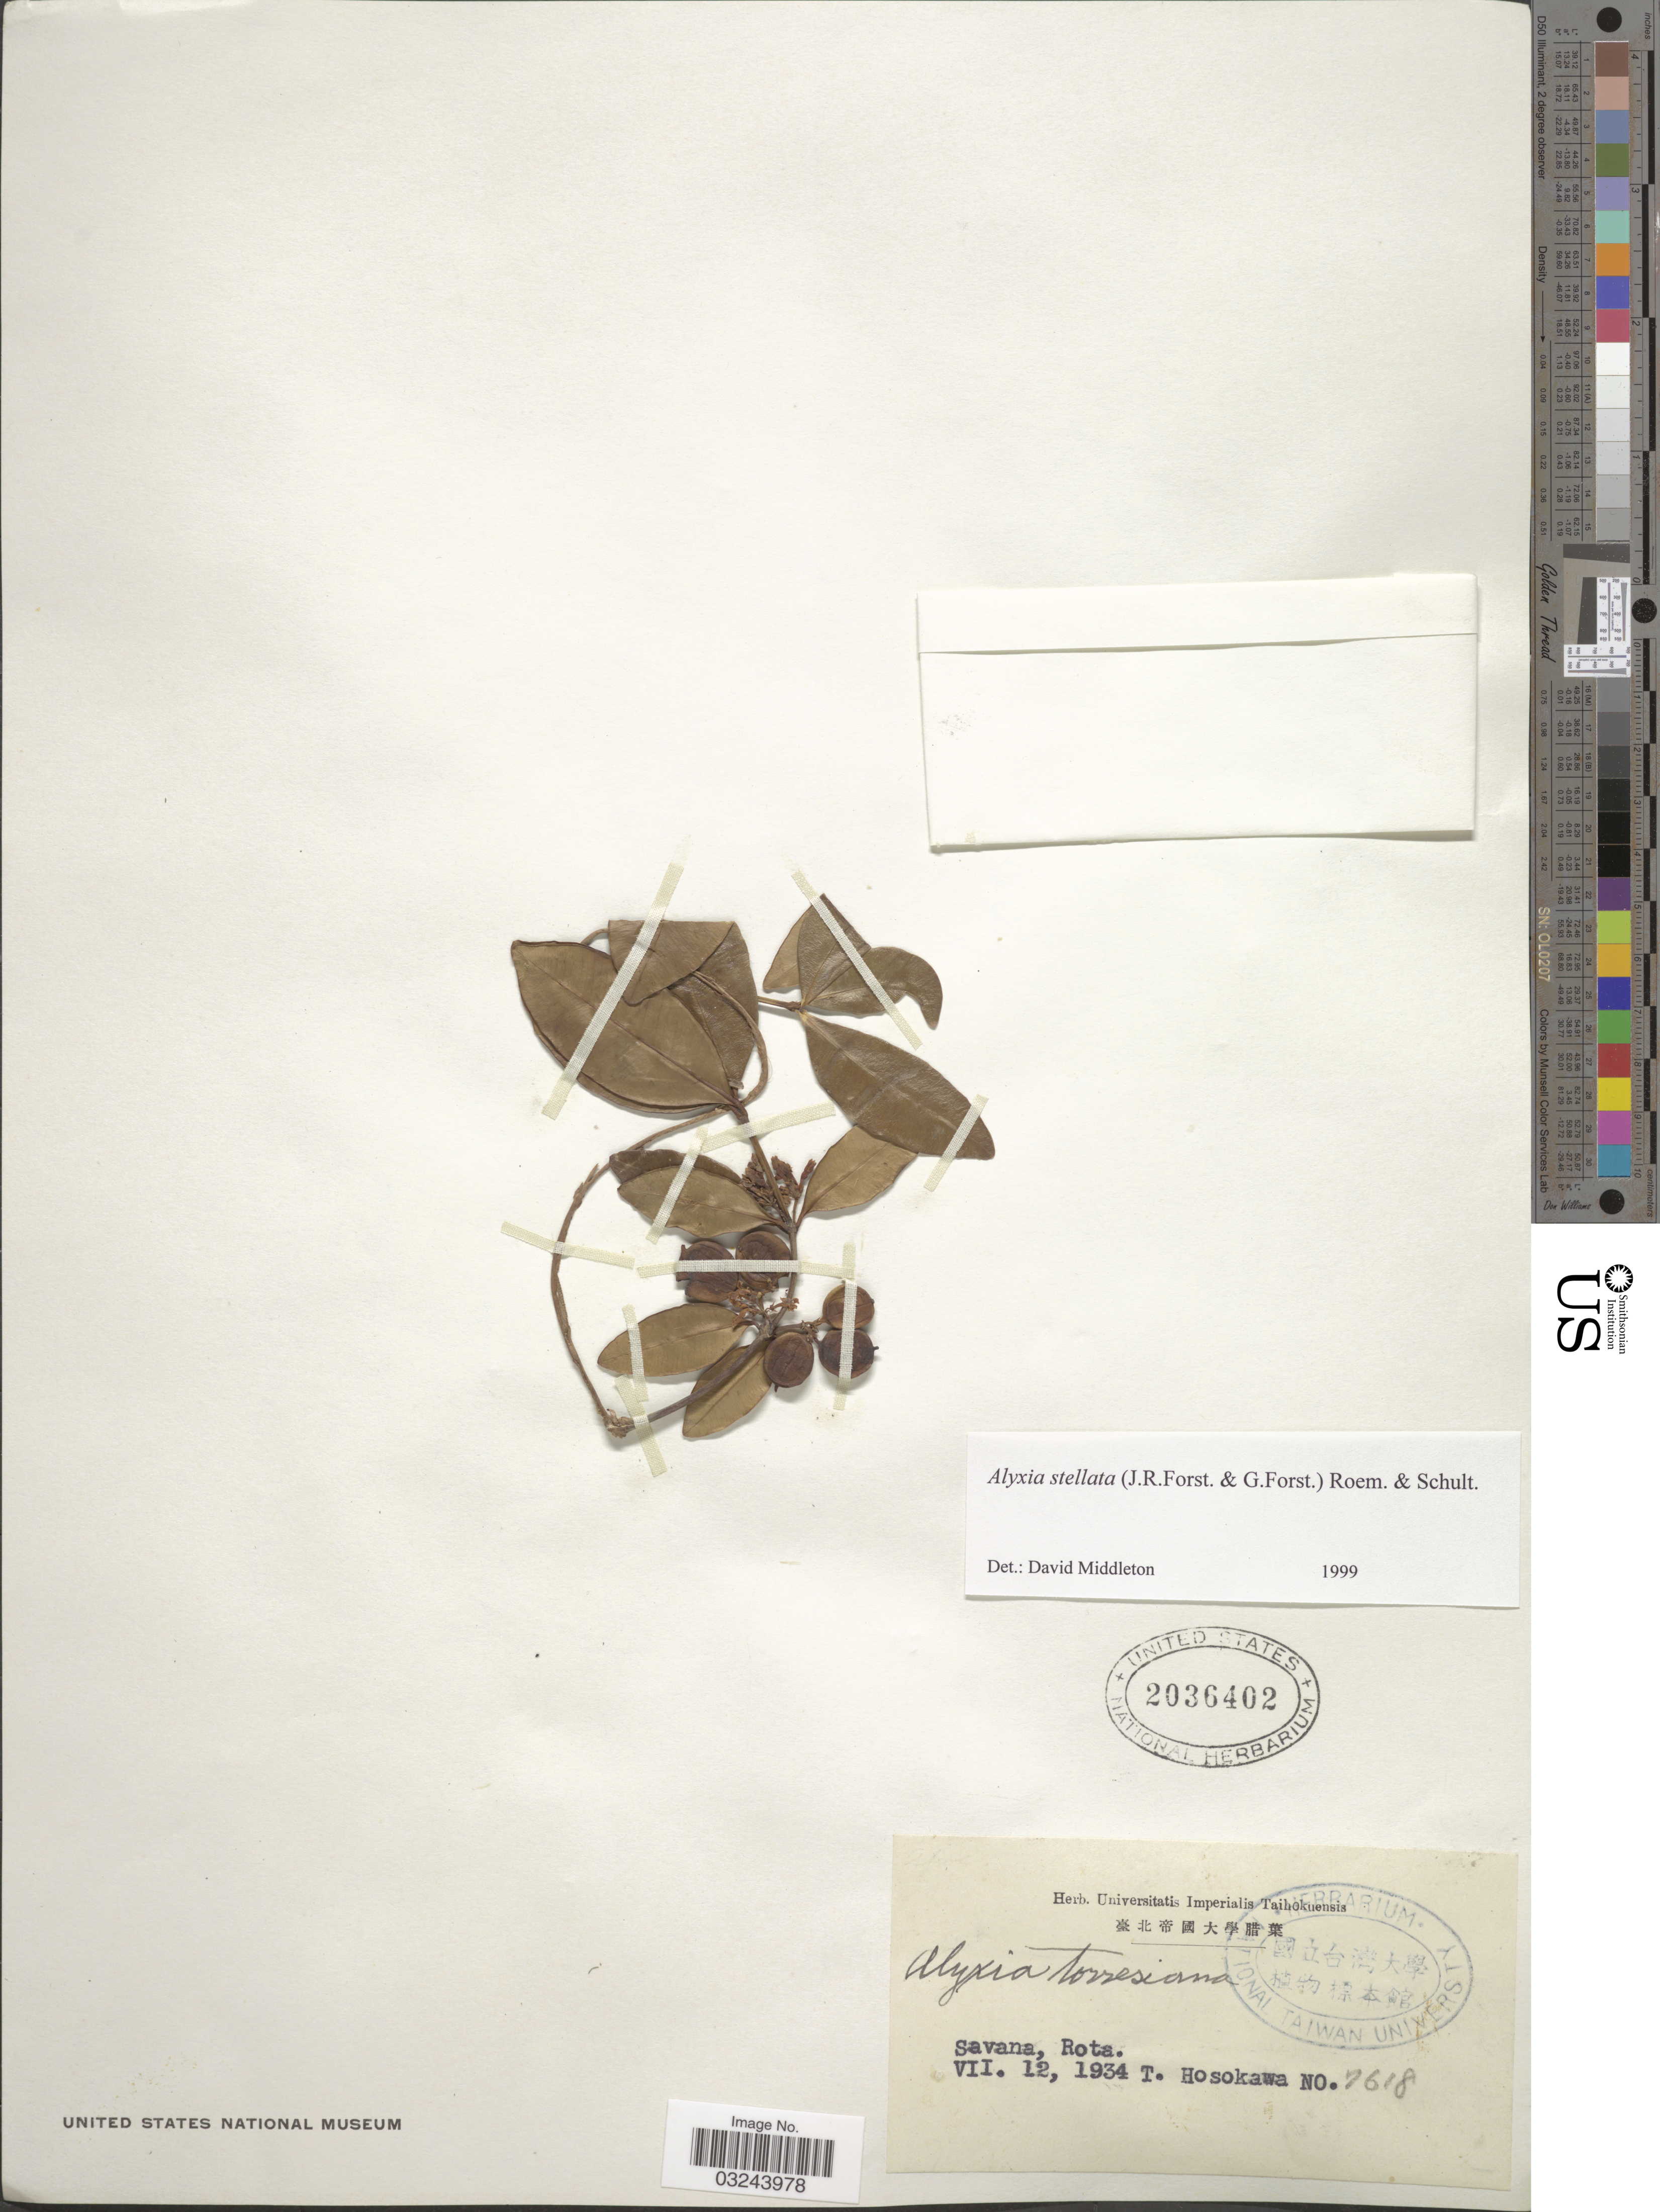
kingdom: Plantae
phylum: Tracheophyta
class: Magnoliopsida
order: Gentianales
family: Apocynaceae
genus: Alyxia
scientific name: Alyxia stellata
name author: (J.R. Forst. & G. Forst.) Roem. & Schult.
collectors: T. Hosokawa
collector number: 7618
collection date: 1934-07-12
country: Northern Mariana Islands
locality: Savana, Rota.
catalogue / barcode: US 2036402